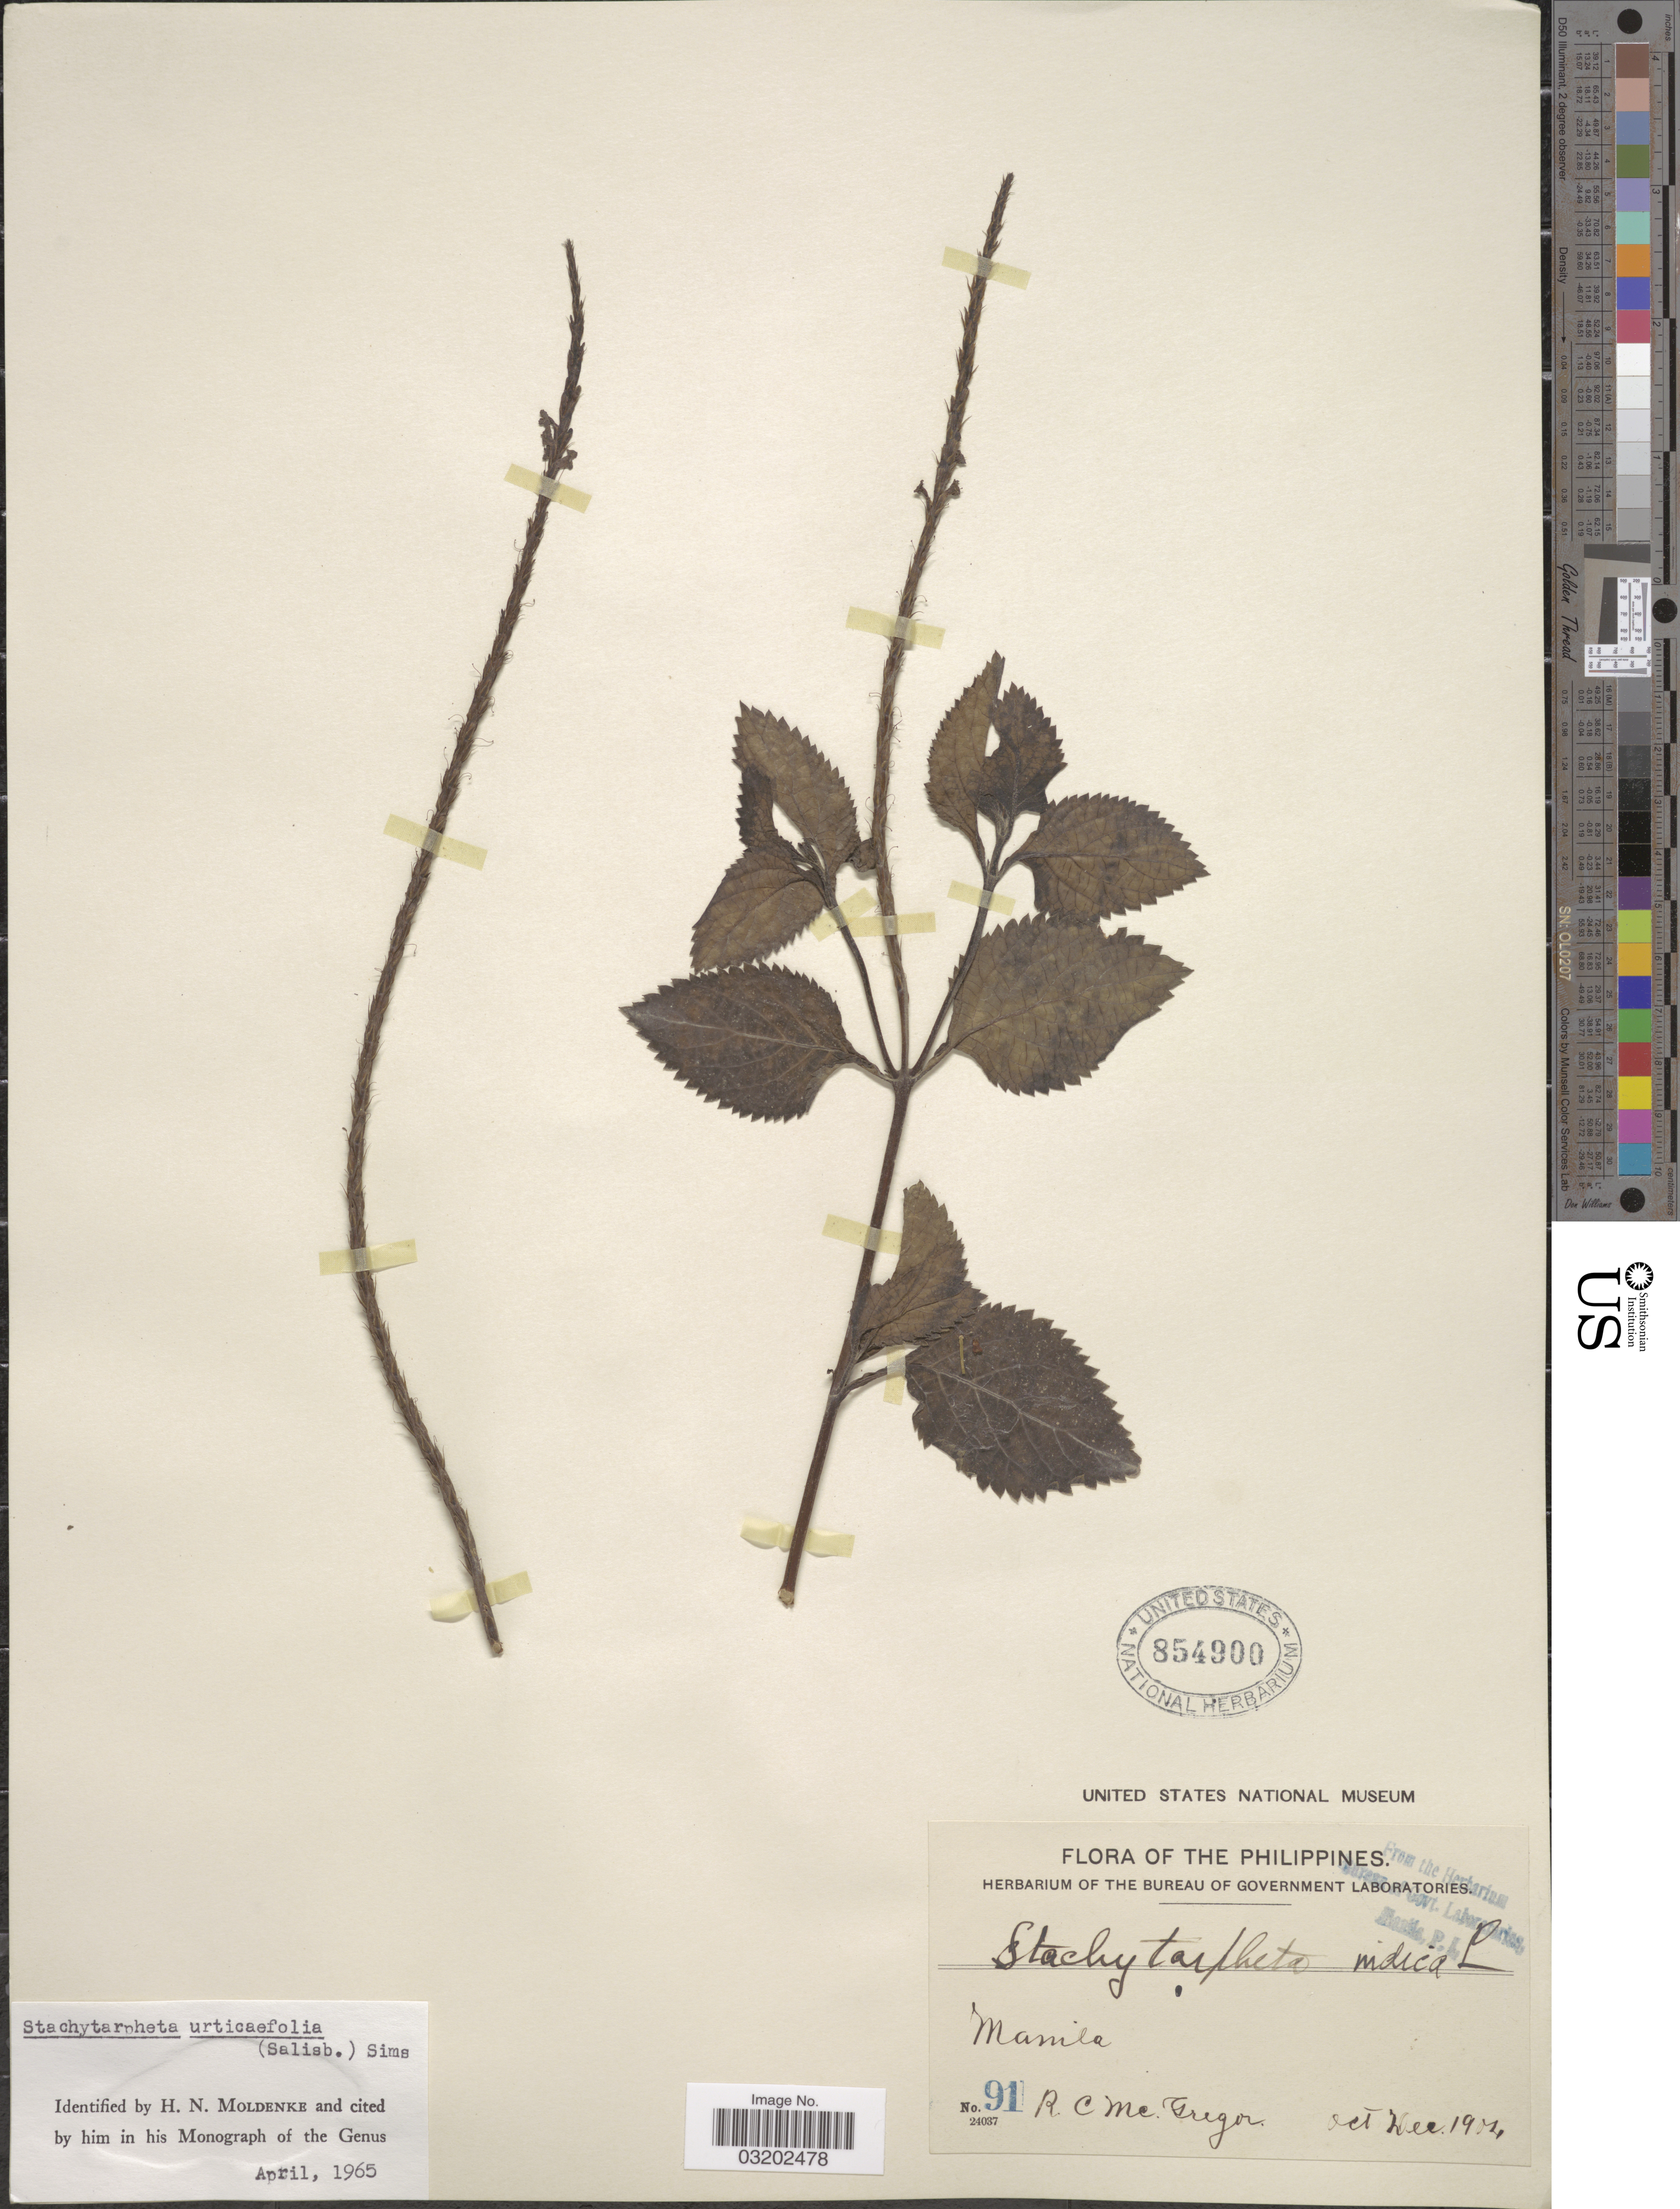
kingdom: Plantae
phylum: Tracheophyta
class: Magnoliopsida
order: Lamiales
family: Verbenaceae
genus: Stachytarpheta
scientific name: Stachytarpheta urticifolia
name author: Sims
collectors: R. C. McGregor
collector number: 91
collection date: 1904-10/1904-12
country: Philippines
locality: Manila.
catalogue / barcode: US 854900